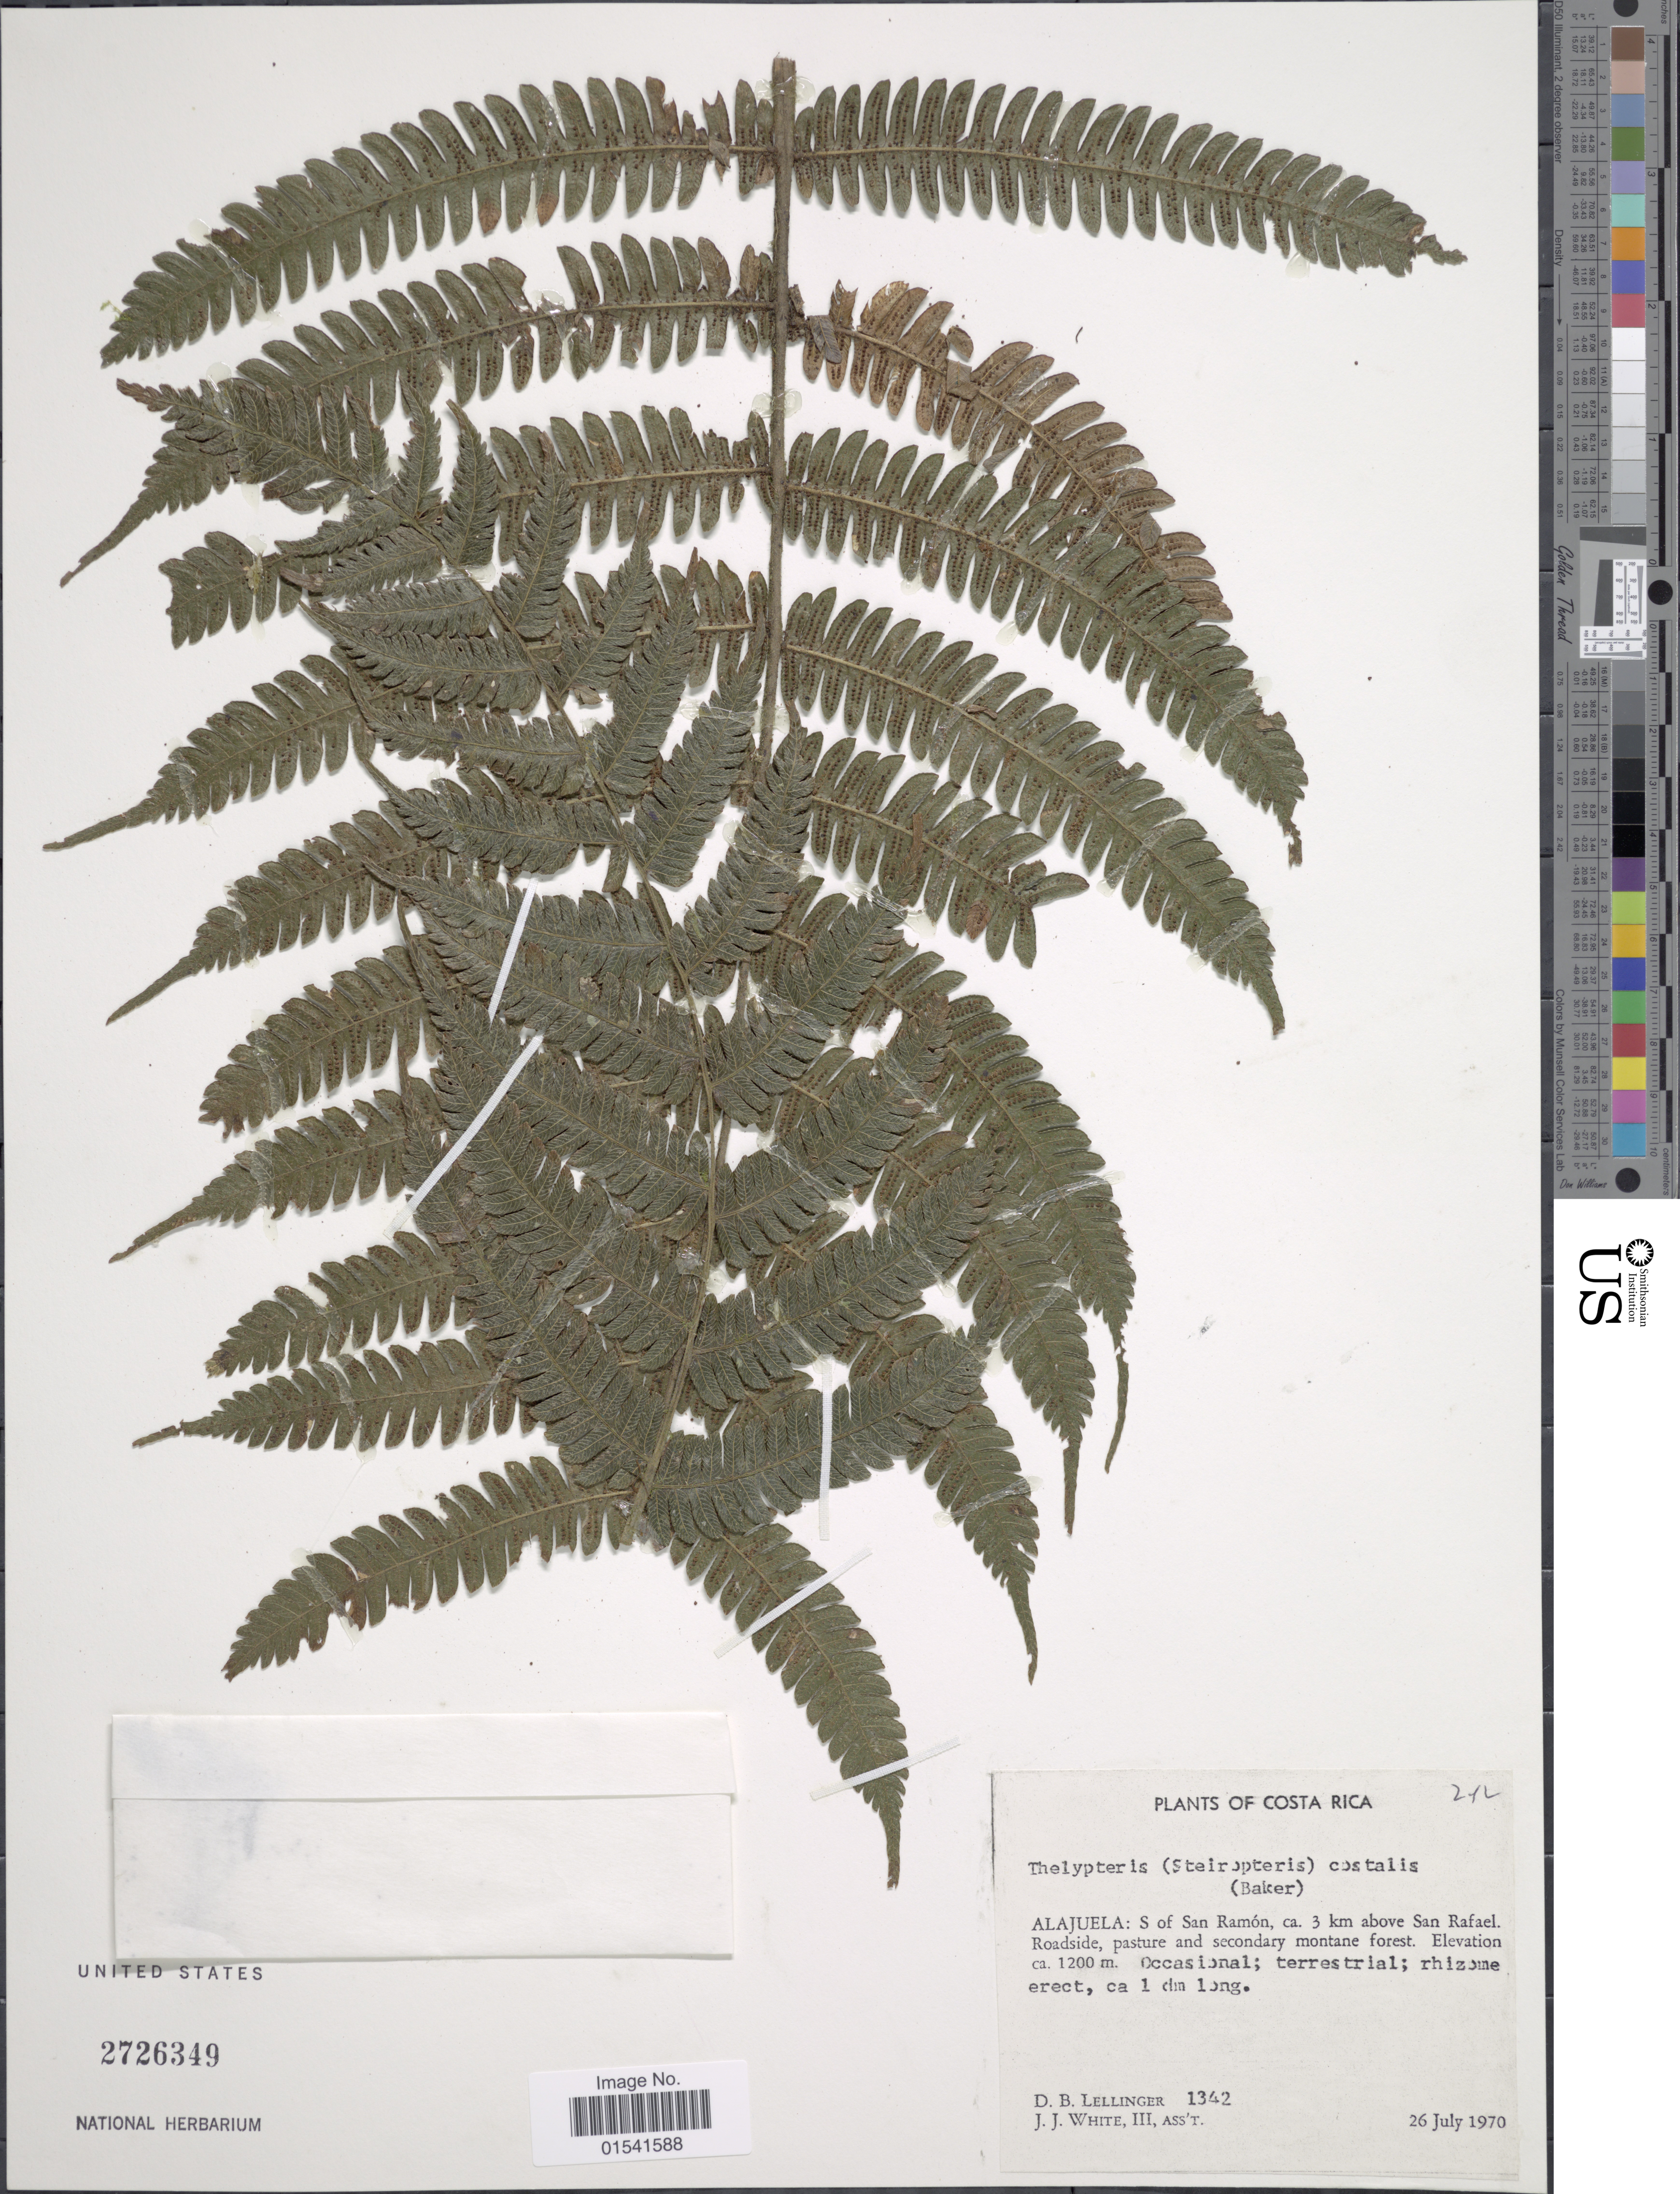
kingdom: Plantae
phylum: Tracheophyta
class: Polypodiopsida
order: Polypodiales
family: Thelypteridaceae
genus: Steiropteris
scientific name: Steiropteris leprieurii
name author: (Hook. f.) Pic. Serm.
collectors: D. B. Lellinger & J. J. White III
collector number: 1342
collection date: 1970-07-26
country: Costa Rica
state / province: Alajuela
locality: S of San Ramón, ca. 3 km above San Rafael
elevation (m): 1200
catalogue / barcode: US 2726349